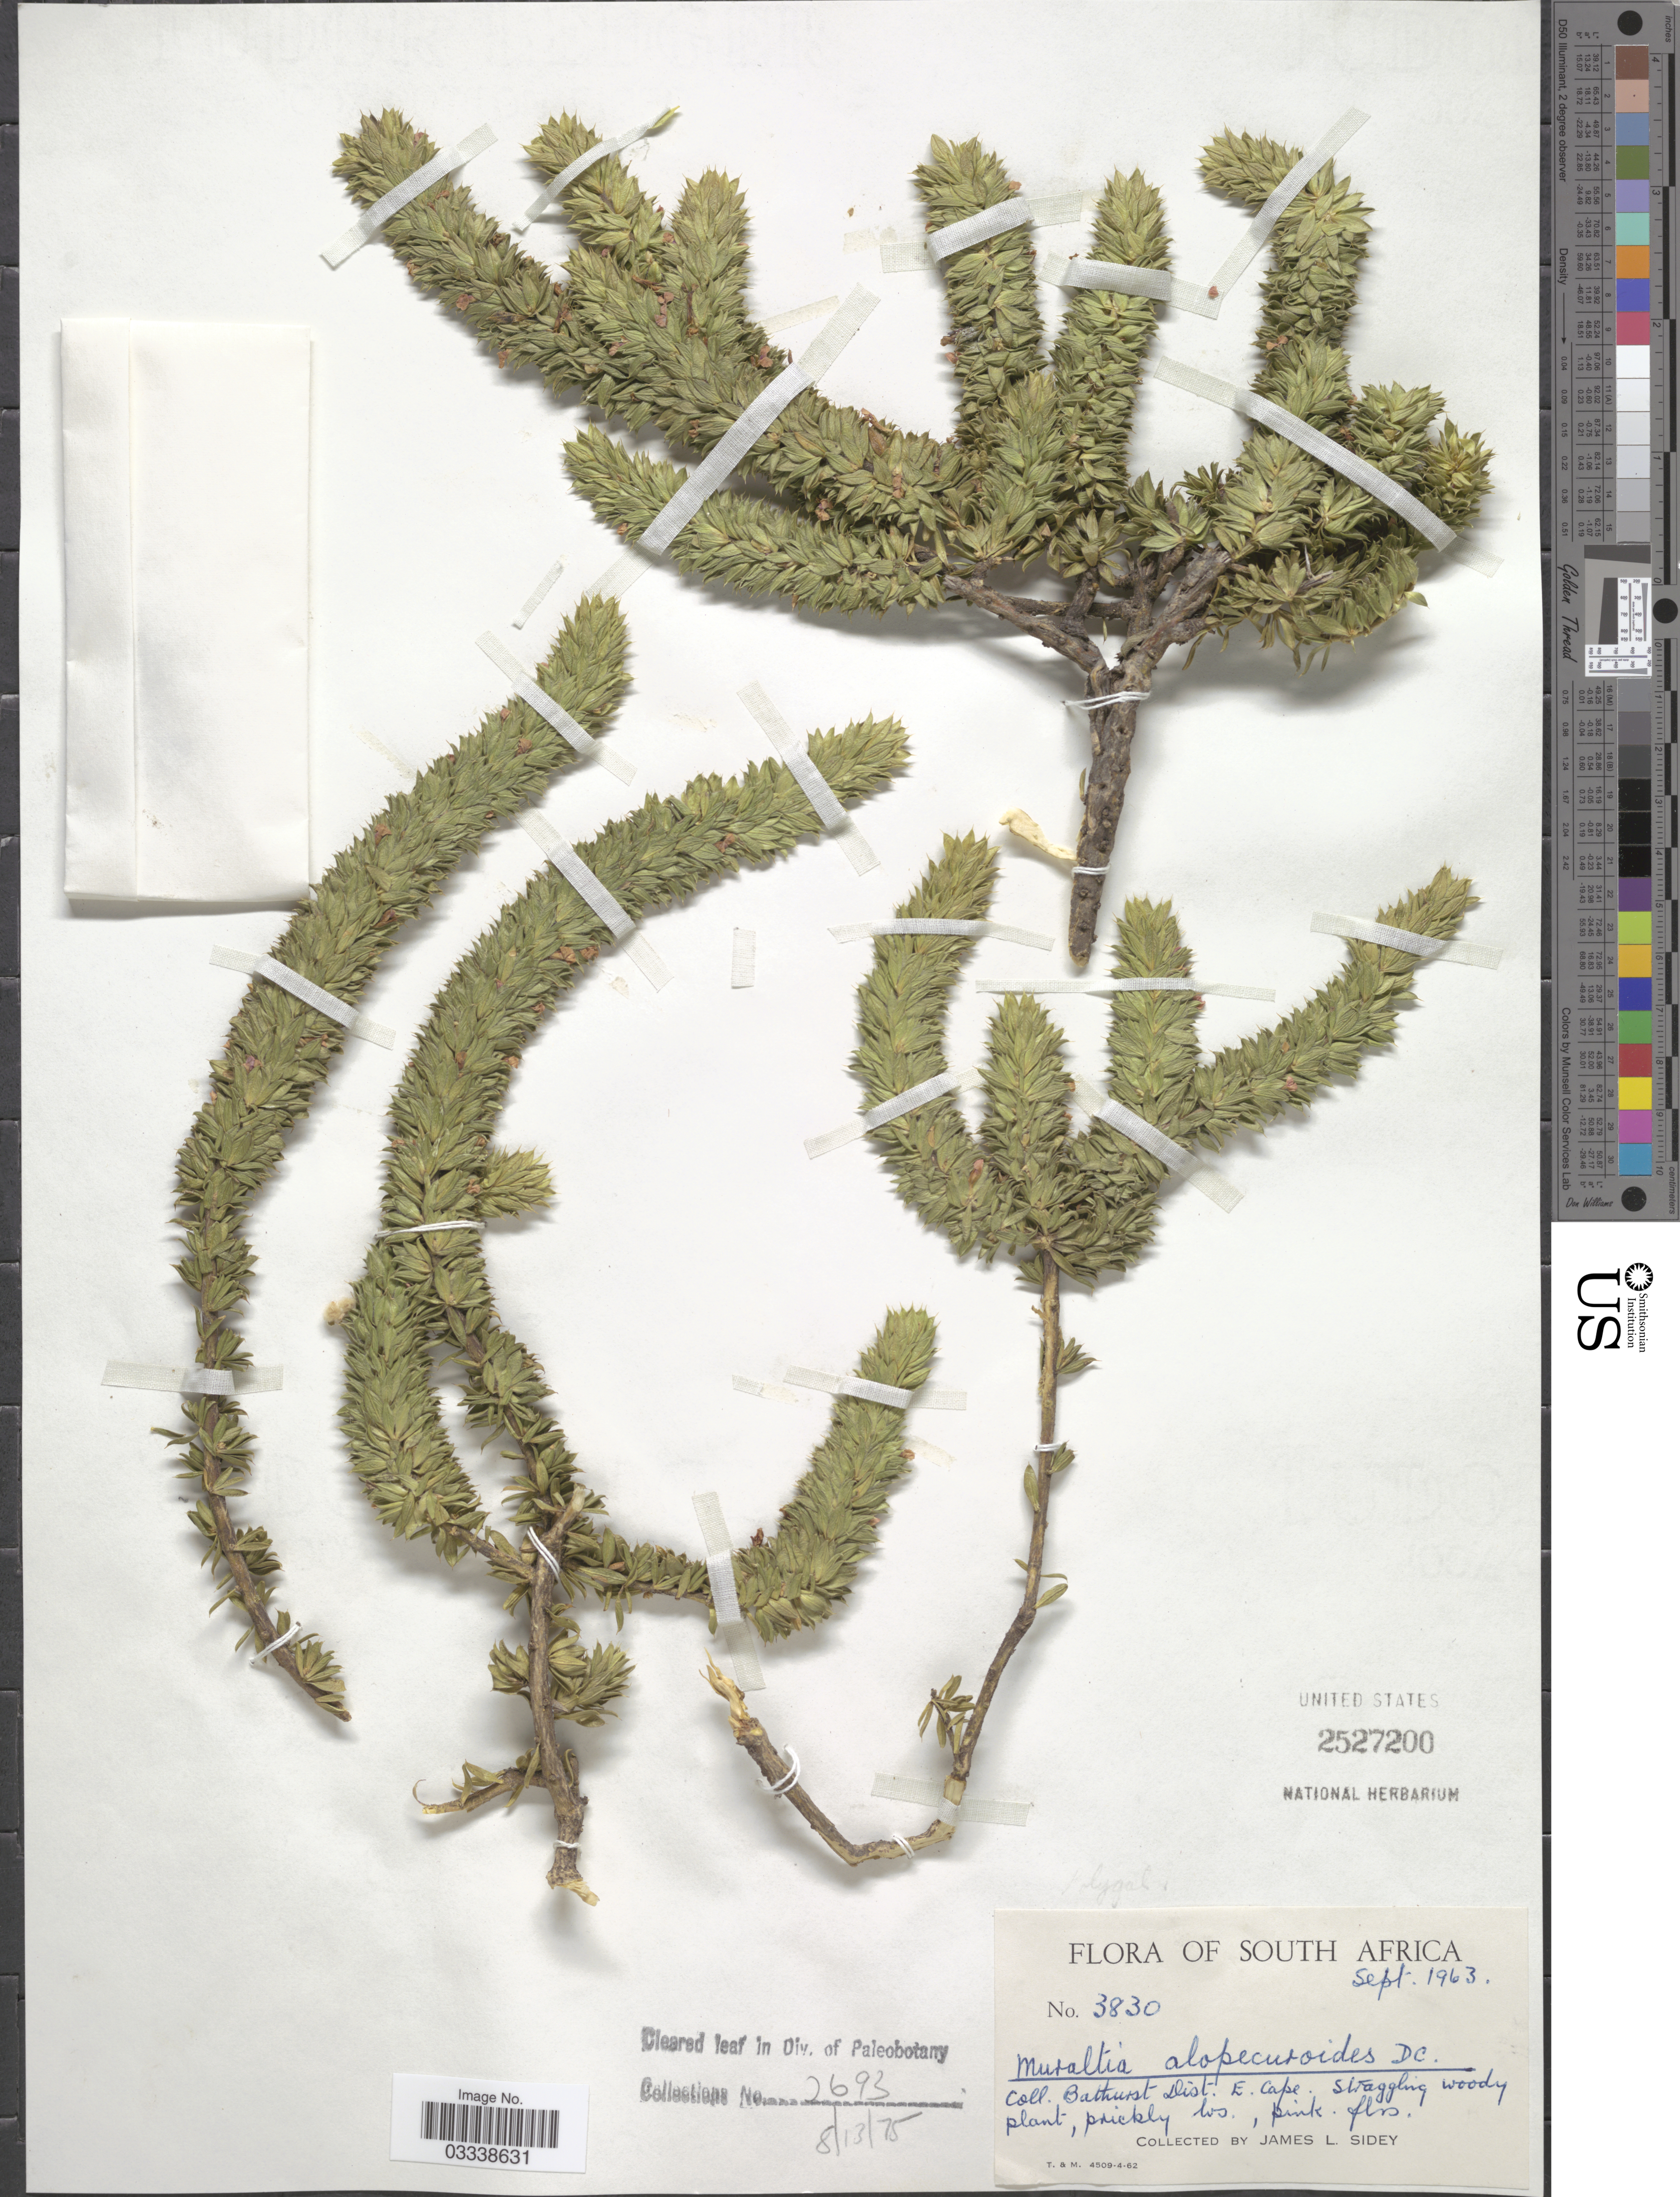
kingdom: Plantae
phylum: Tracheophyta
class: Magnoliopsida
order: Fabales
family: Polygalaceae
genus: Muraltia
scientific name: Muraltia alopecuroides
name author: (L.) DC.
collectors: J. L. Sidey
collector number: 3830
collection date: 1963-09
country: South Africa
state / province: Eastern Cape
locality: Bathurst Dist. E. Cape.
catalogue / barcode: US 2527200